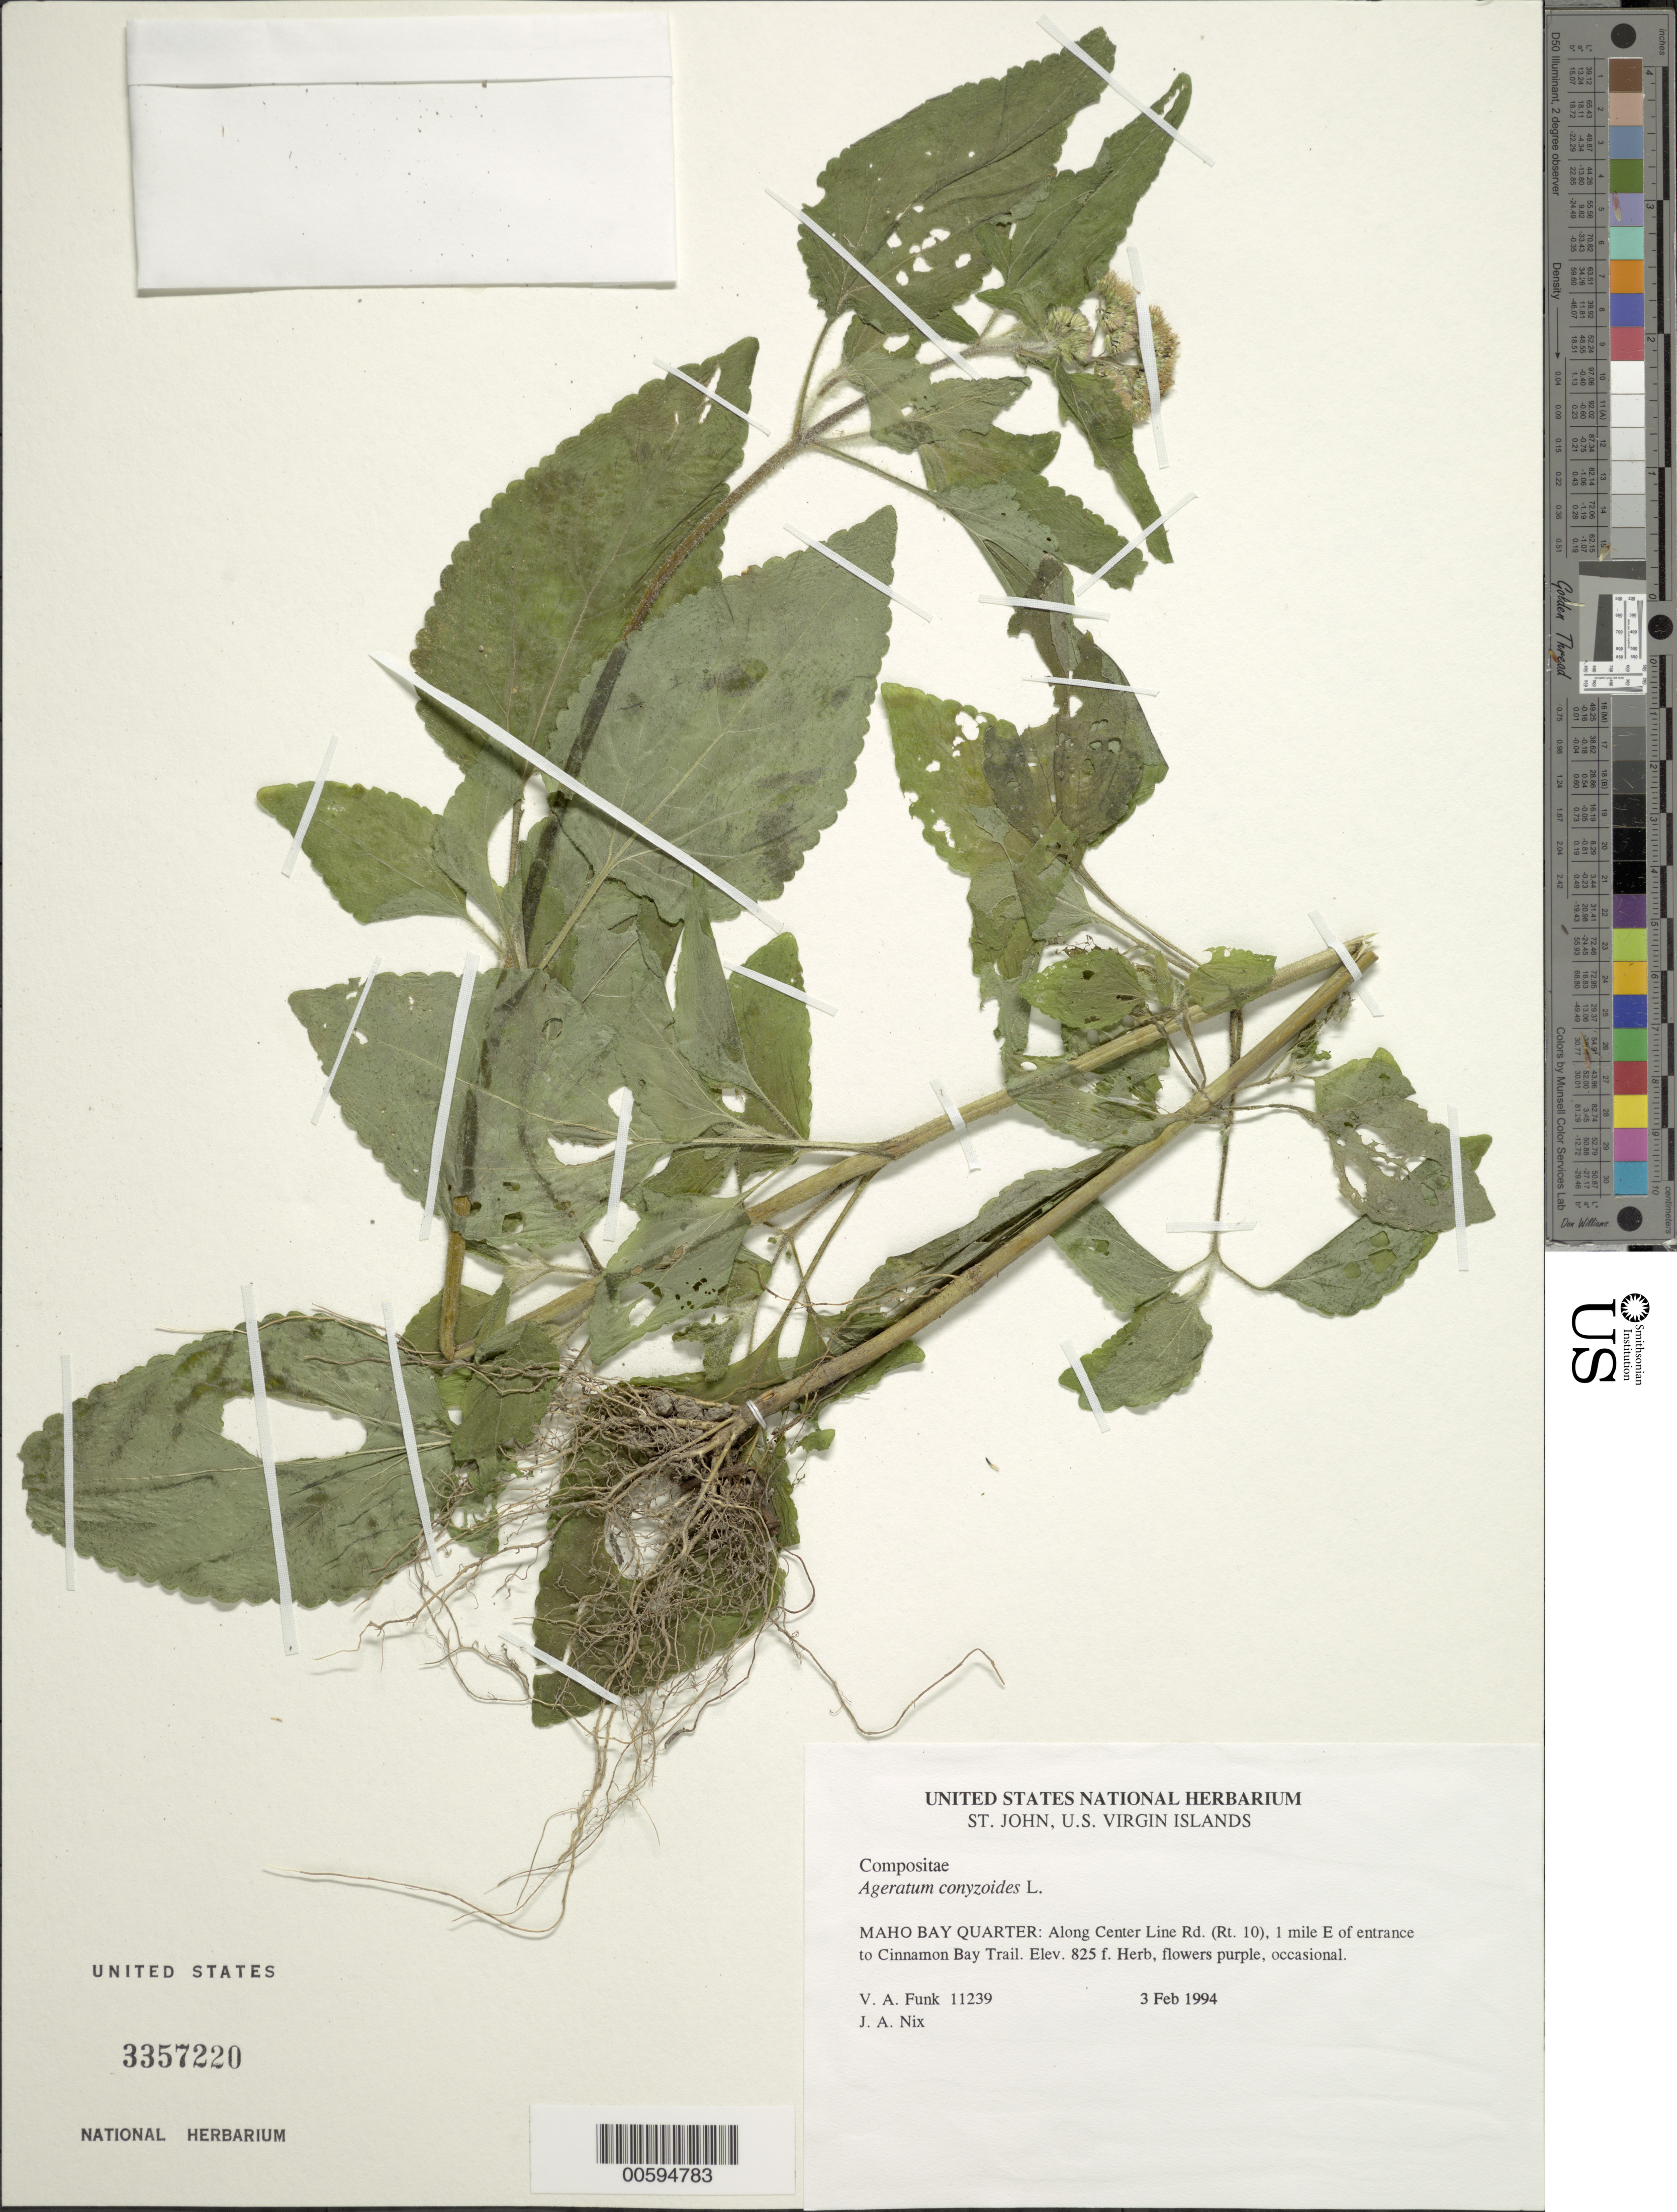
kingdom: Plantae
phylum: Tracheophyta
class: Magnoliopsida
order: Asterales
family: Asteraceae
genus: Ageratum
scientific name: Ageratum conyzoides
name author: L.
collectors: V. Funk & J. Nix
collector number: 11239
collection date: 1994-02-03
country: U.S. Virgin Islands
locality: St. John. maho Bay Quarter: Along Center Line Rd. (Rt. 10), 1 mile E of entrance to Cinnamon Bay Trail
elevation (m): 251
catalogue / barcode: US 3357220